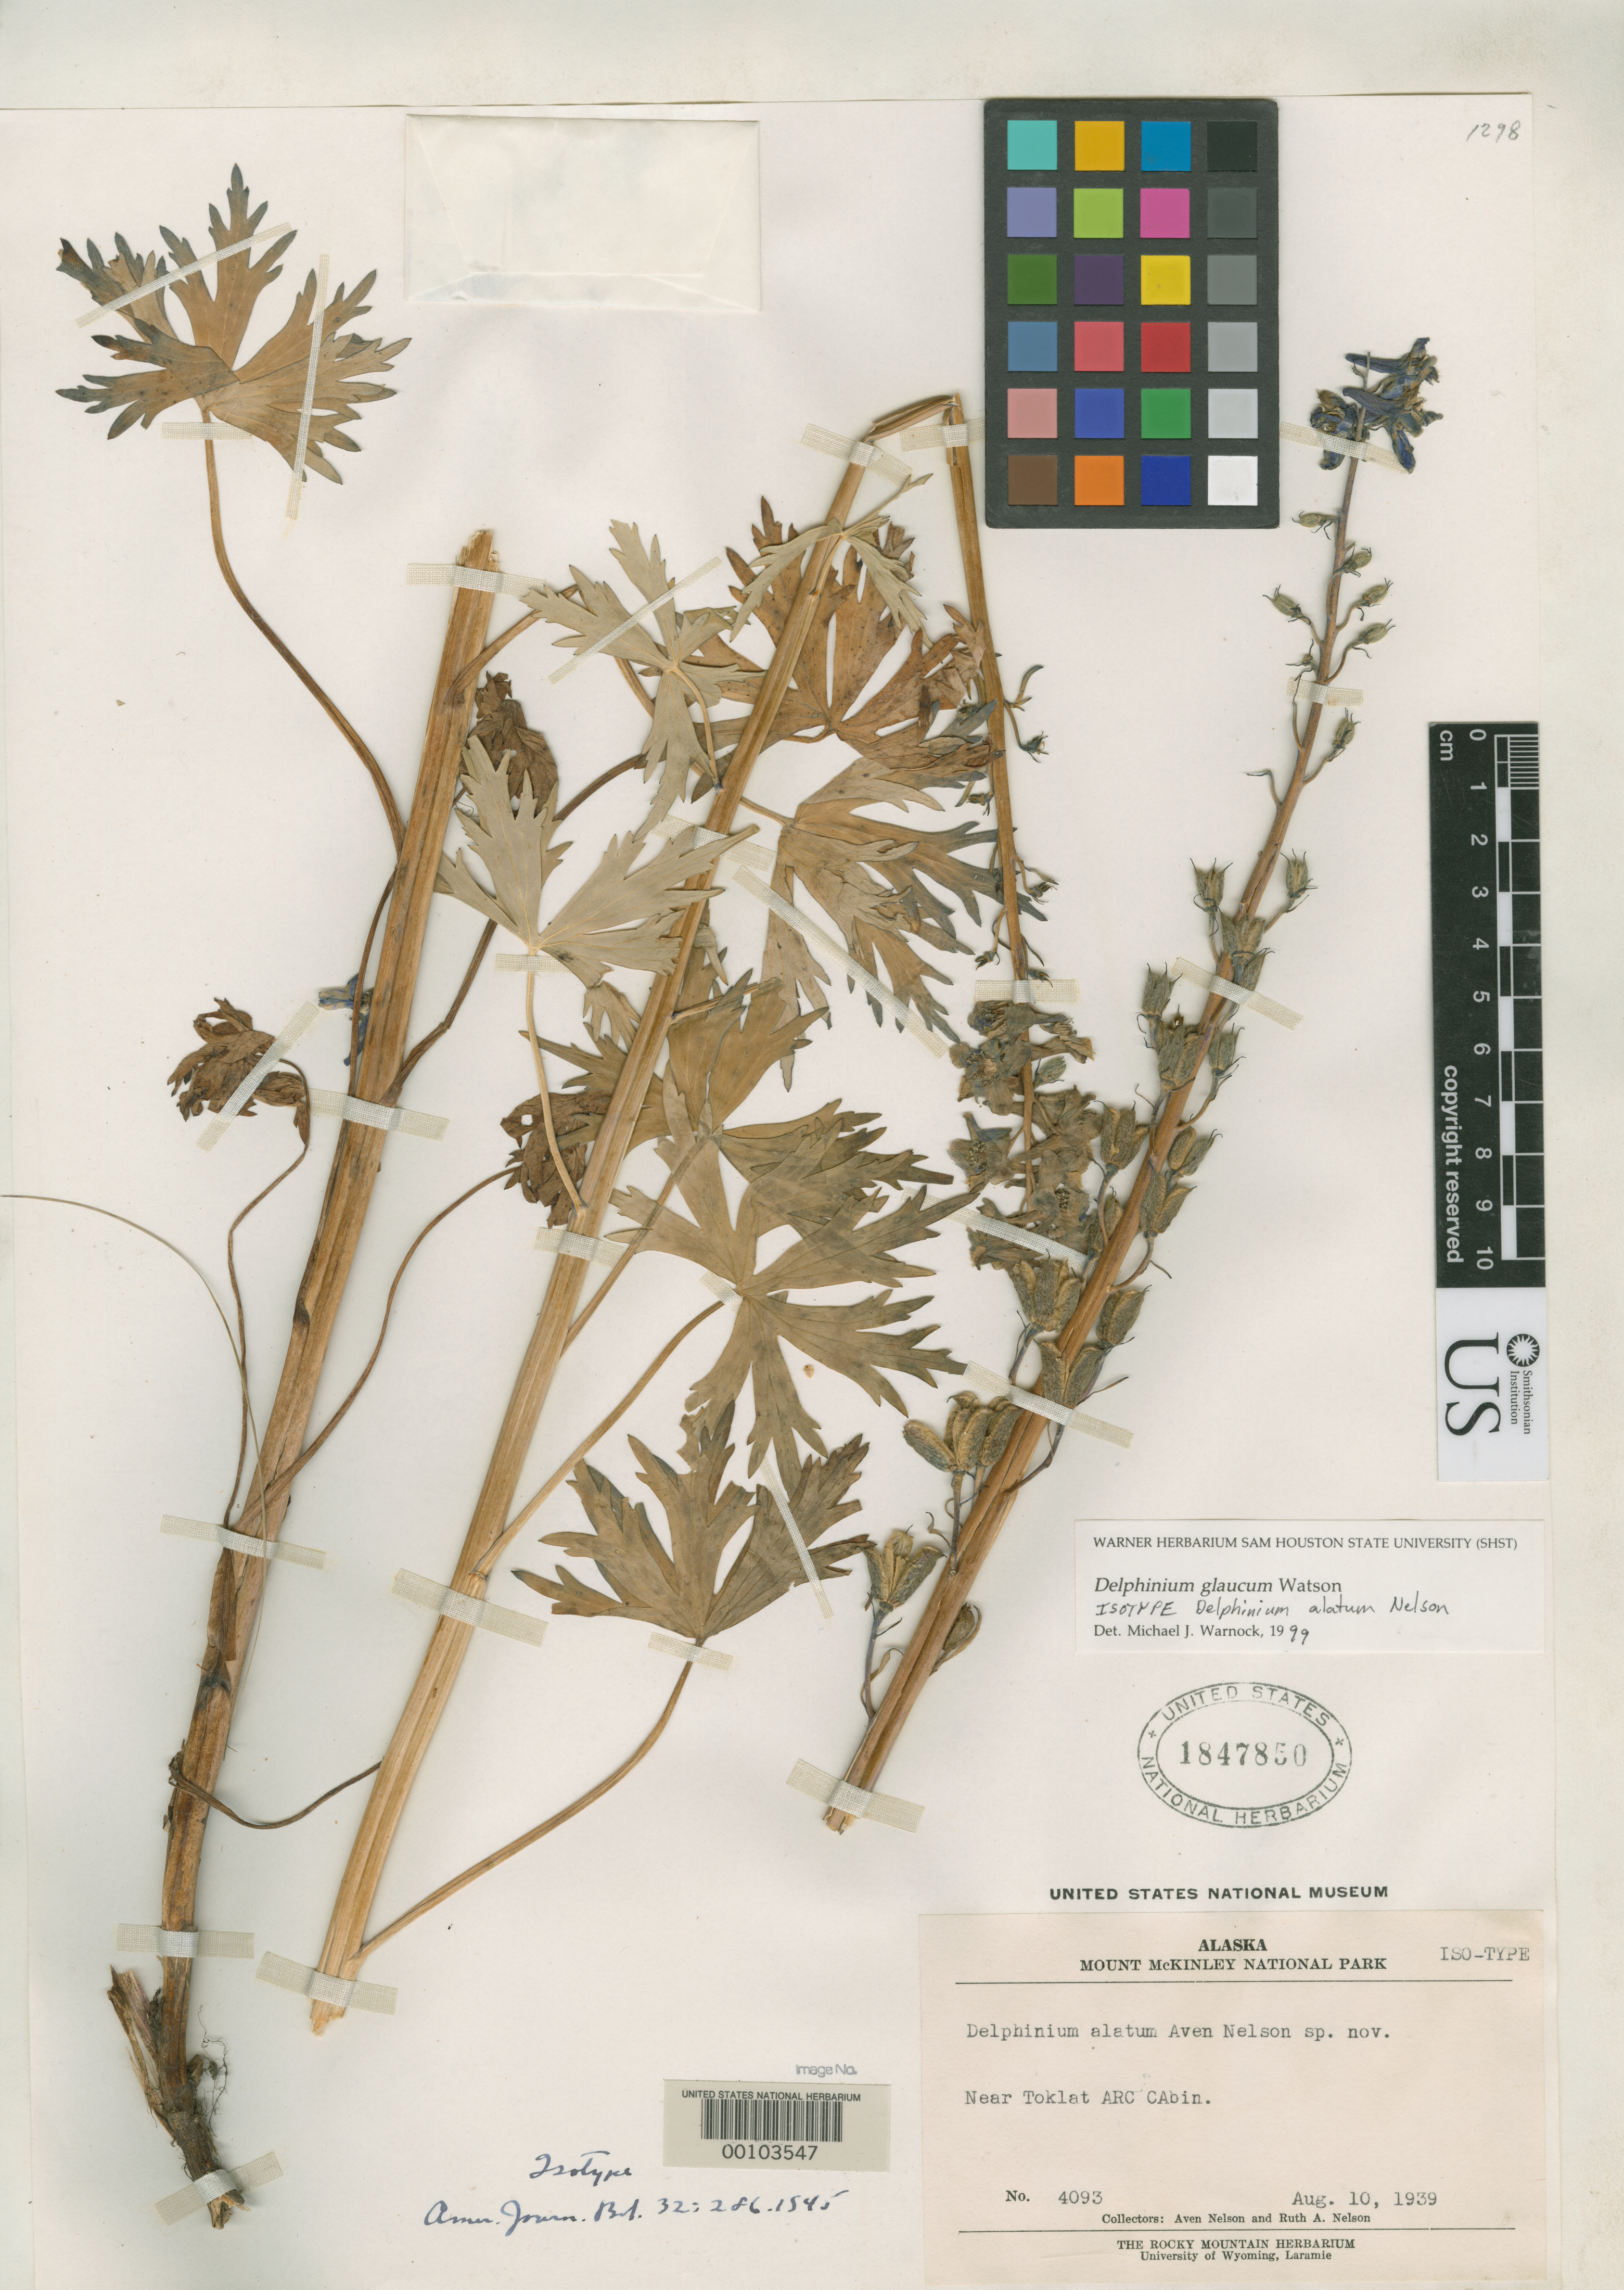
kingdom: Plantae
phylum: Tracheophyta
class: Magnoliopsida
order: Ranunculales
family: Ranunculaceae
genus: Delphinium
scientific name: Delphinium alatum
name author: A. Nelson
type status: Isotype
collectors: A. Nelson & R. A. Nelson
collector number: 4093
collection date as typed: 10 Aug 1939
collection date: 1939-08-10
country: United States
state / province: Alaska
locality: Near Toklat Arc Cabin, Mt. McKinley National Park.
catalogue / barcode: US 1847850